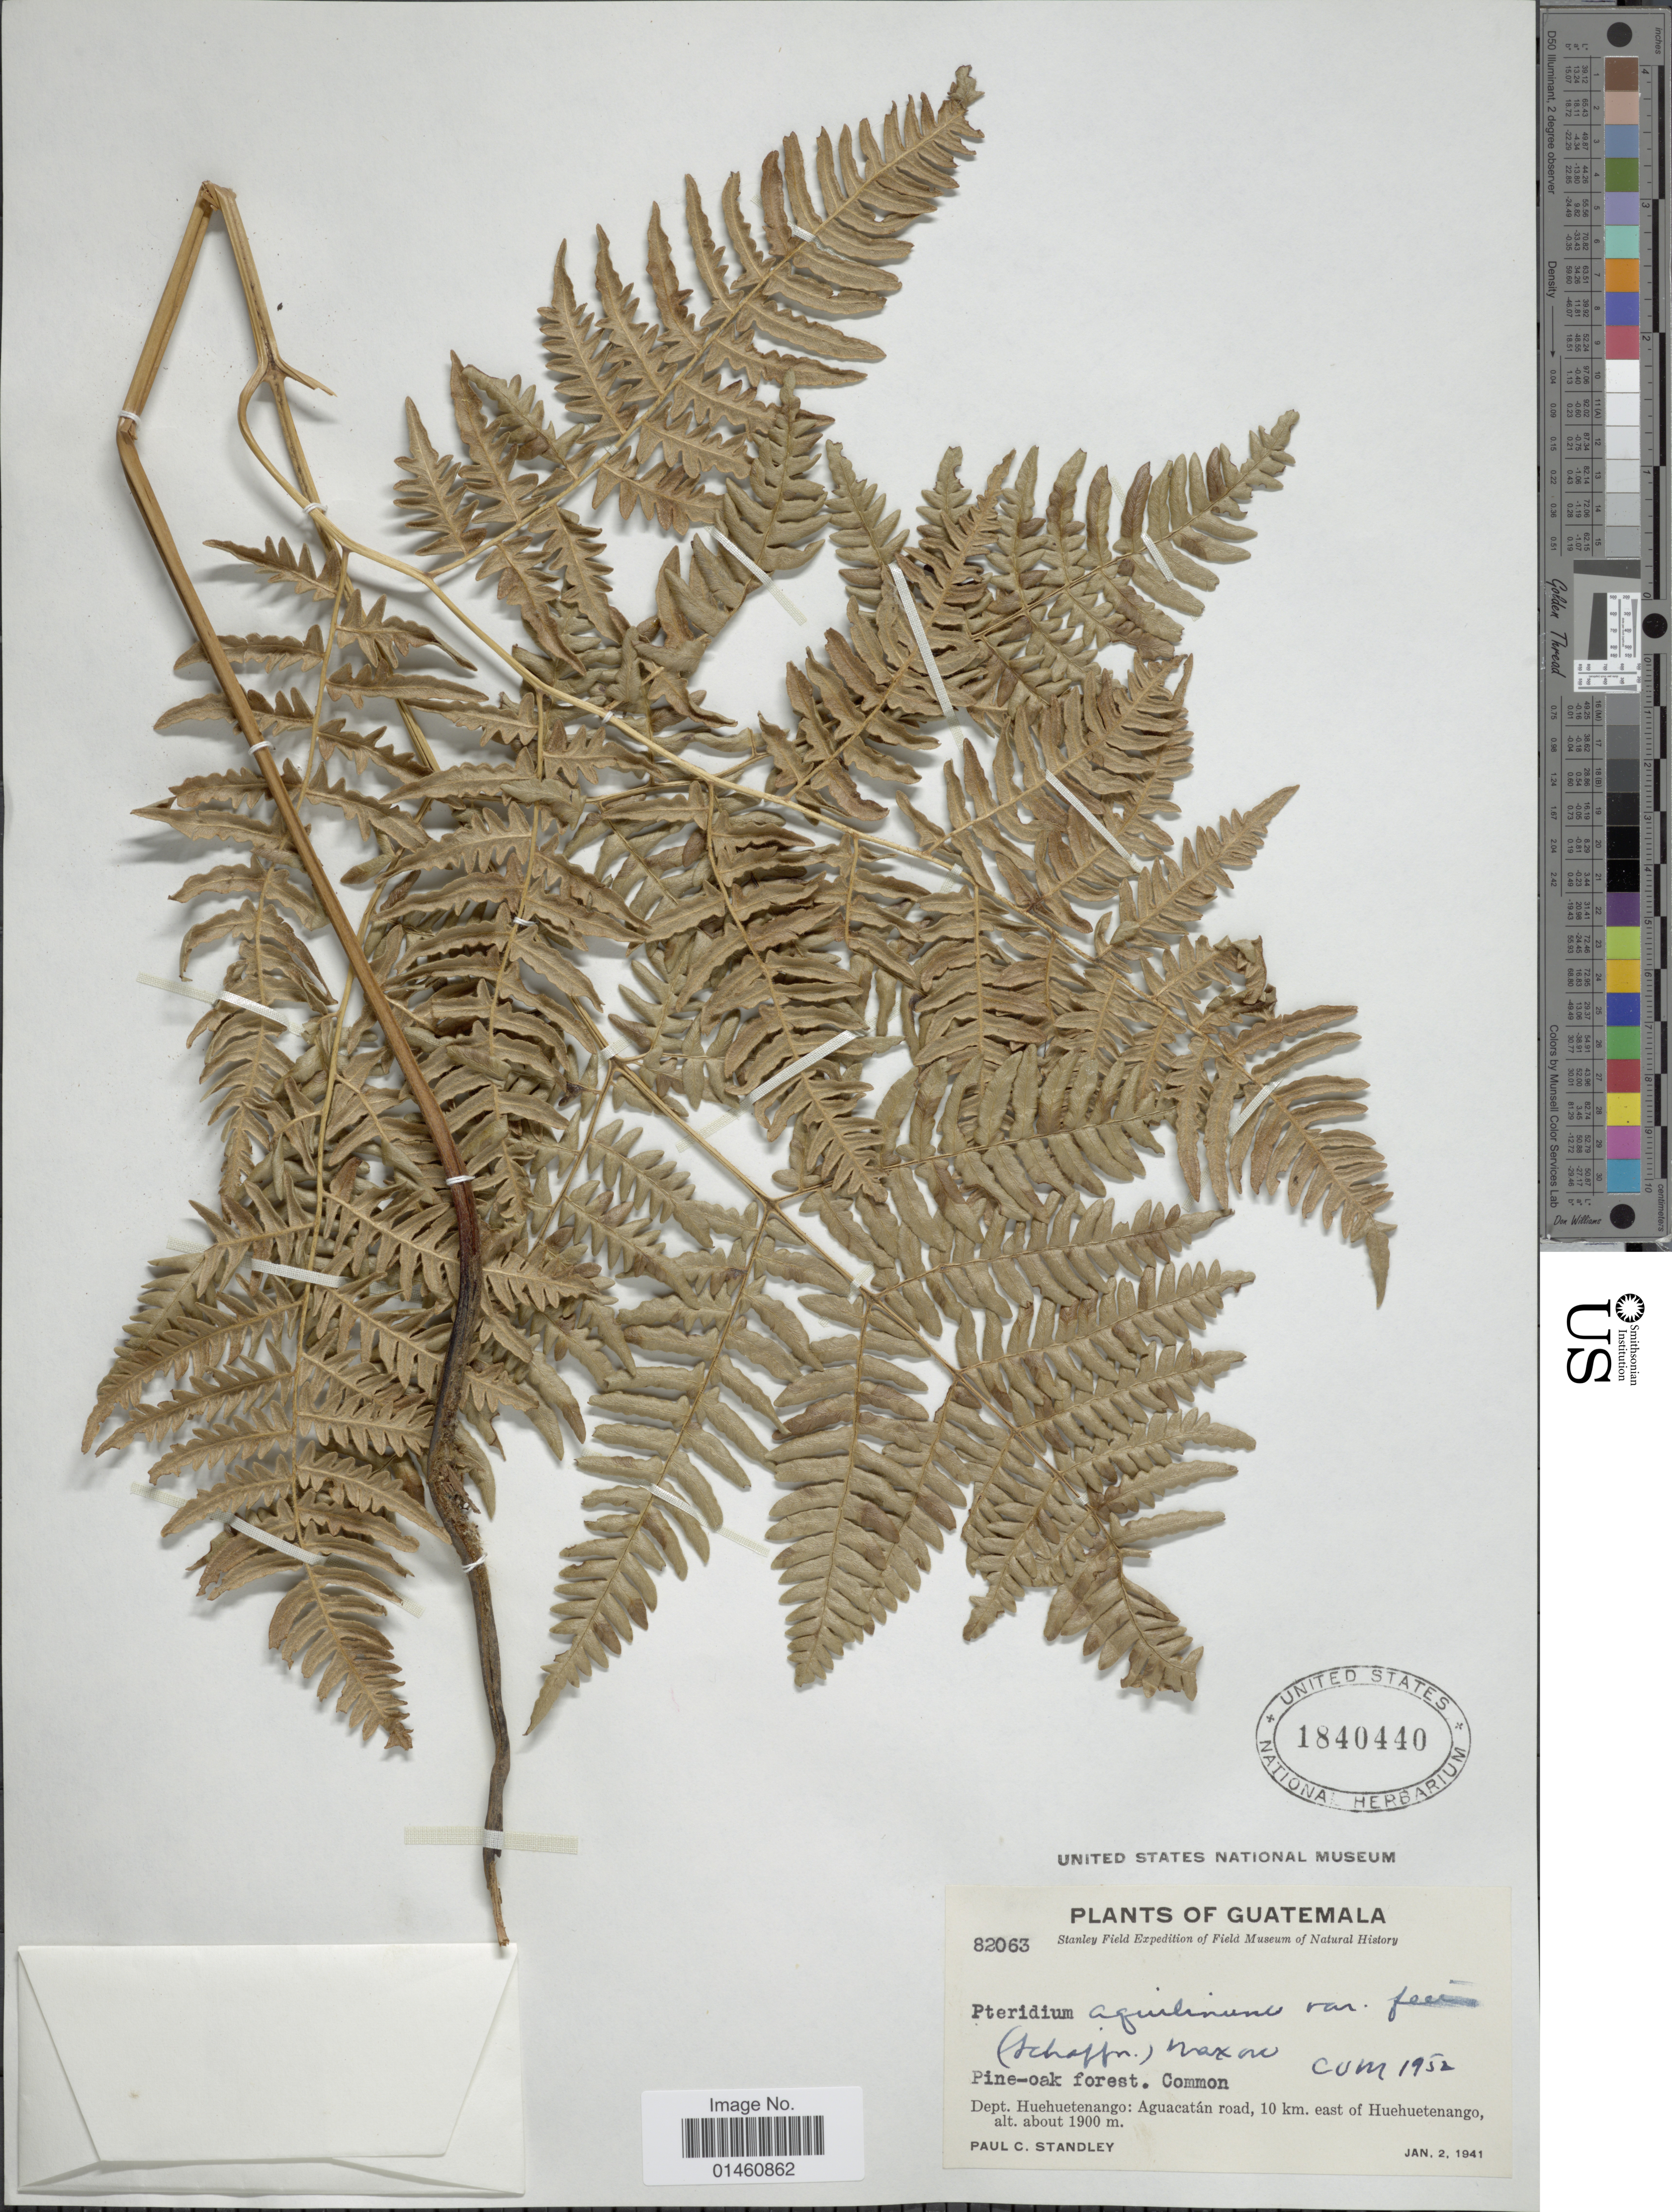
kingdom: Plantae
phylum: Tracheophyta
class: Polypodiopsida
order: Polypodiales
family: Dennstaedtiaceae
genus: Pteridium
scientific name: Pteridium aquilinum var. feei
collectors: P. C. Standley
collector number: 82063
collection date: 1941-01-02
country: Guatemala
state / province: Huehuetenango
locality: Aguacatán road, 10 km. east of Huehuetenango.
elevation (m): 1900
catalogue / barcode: US 1840440